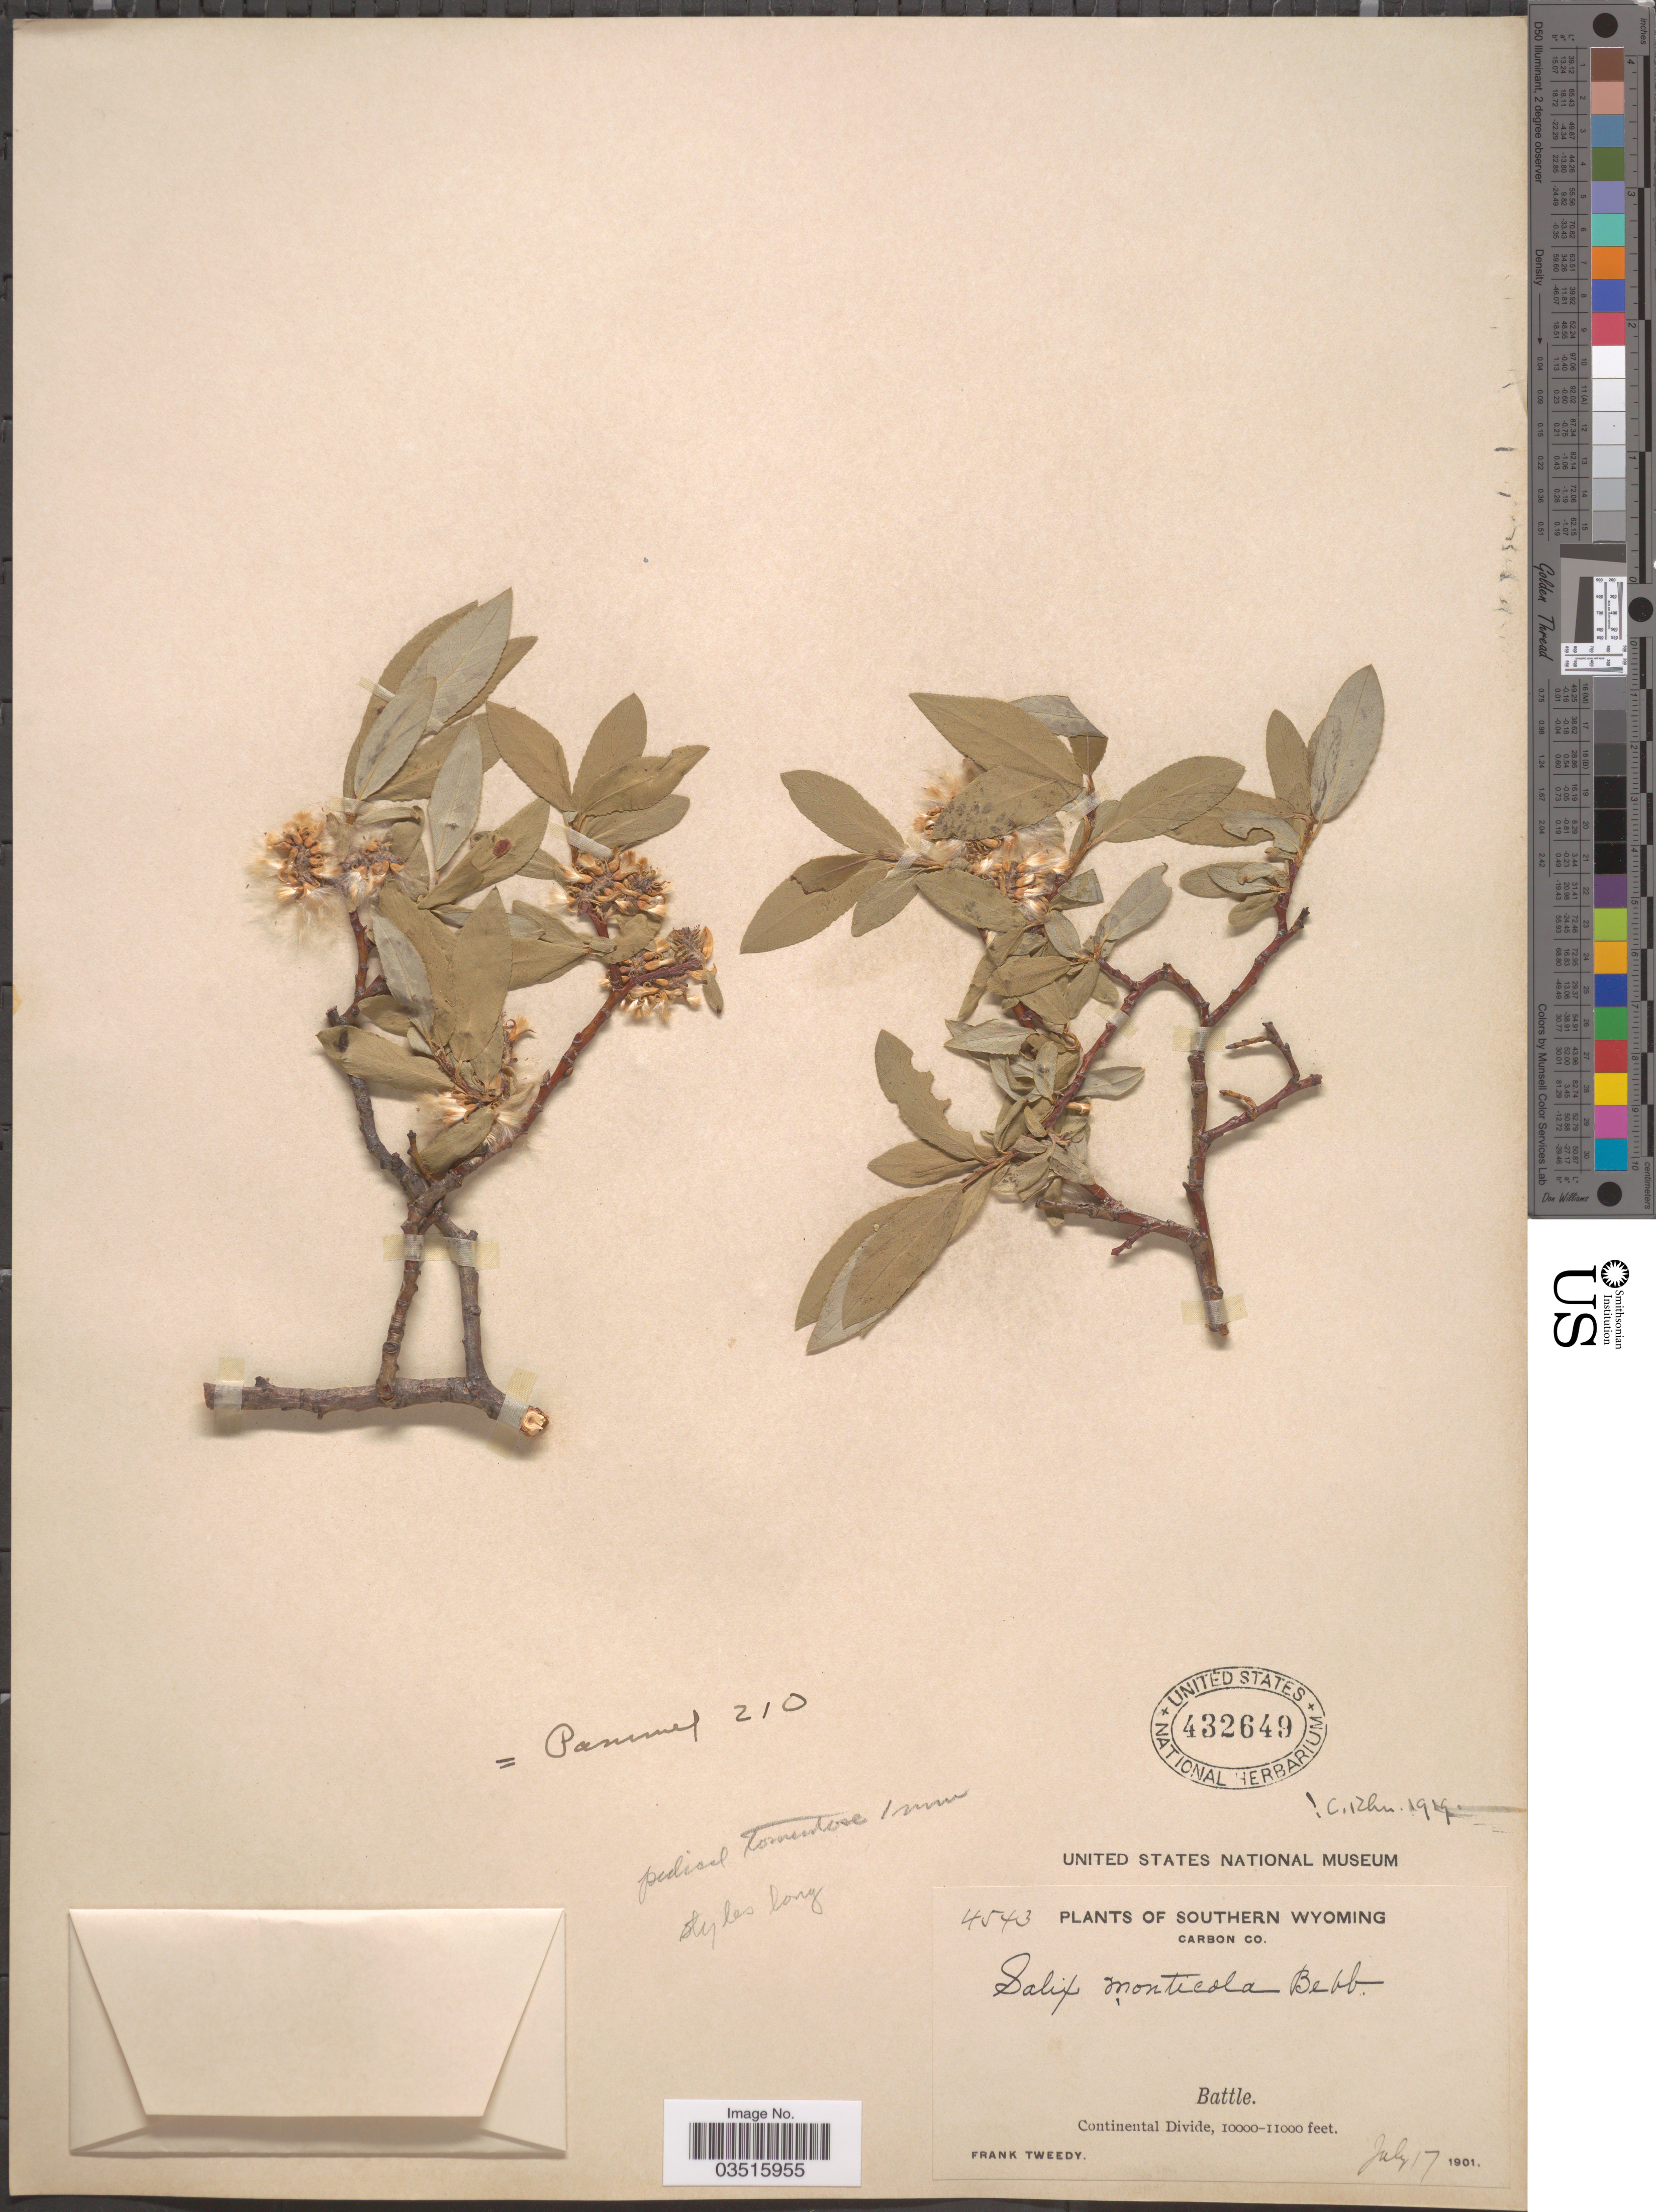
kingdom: Plantae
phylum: Tracheophyta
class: Magnoliopsida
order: Malpighiales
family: Salicaceae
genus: Salix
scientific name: Salix monticola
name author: Bebb.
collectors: F. Tweedy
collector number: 4543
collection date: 1901-07-17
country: United States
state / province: Wyoming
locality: Southern Wyoming. Carbon Co. Battle. Continental Divide.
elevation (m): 3048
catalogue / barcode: US 432649